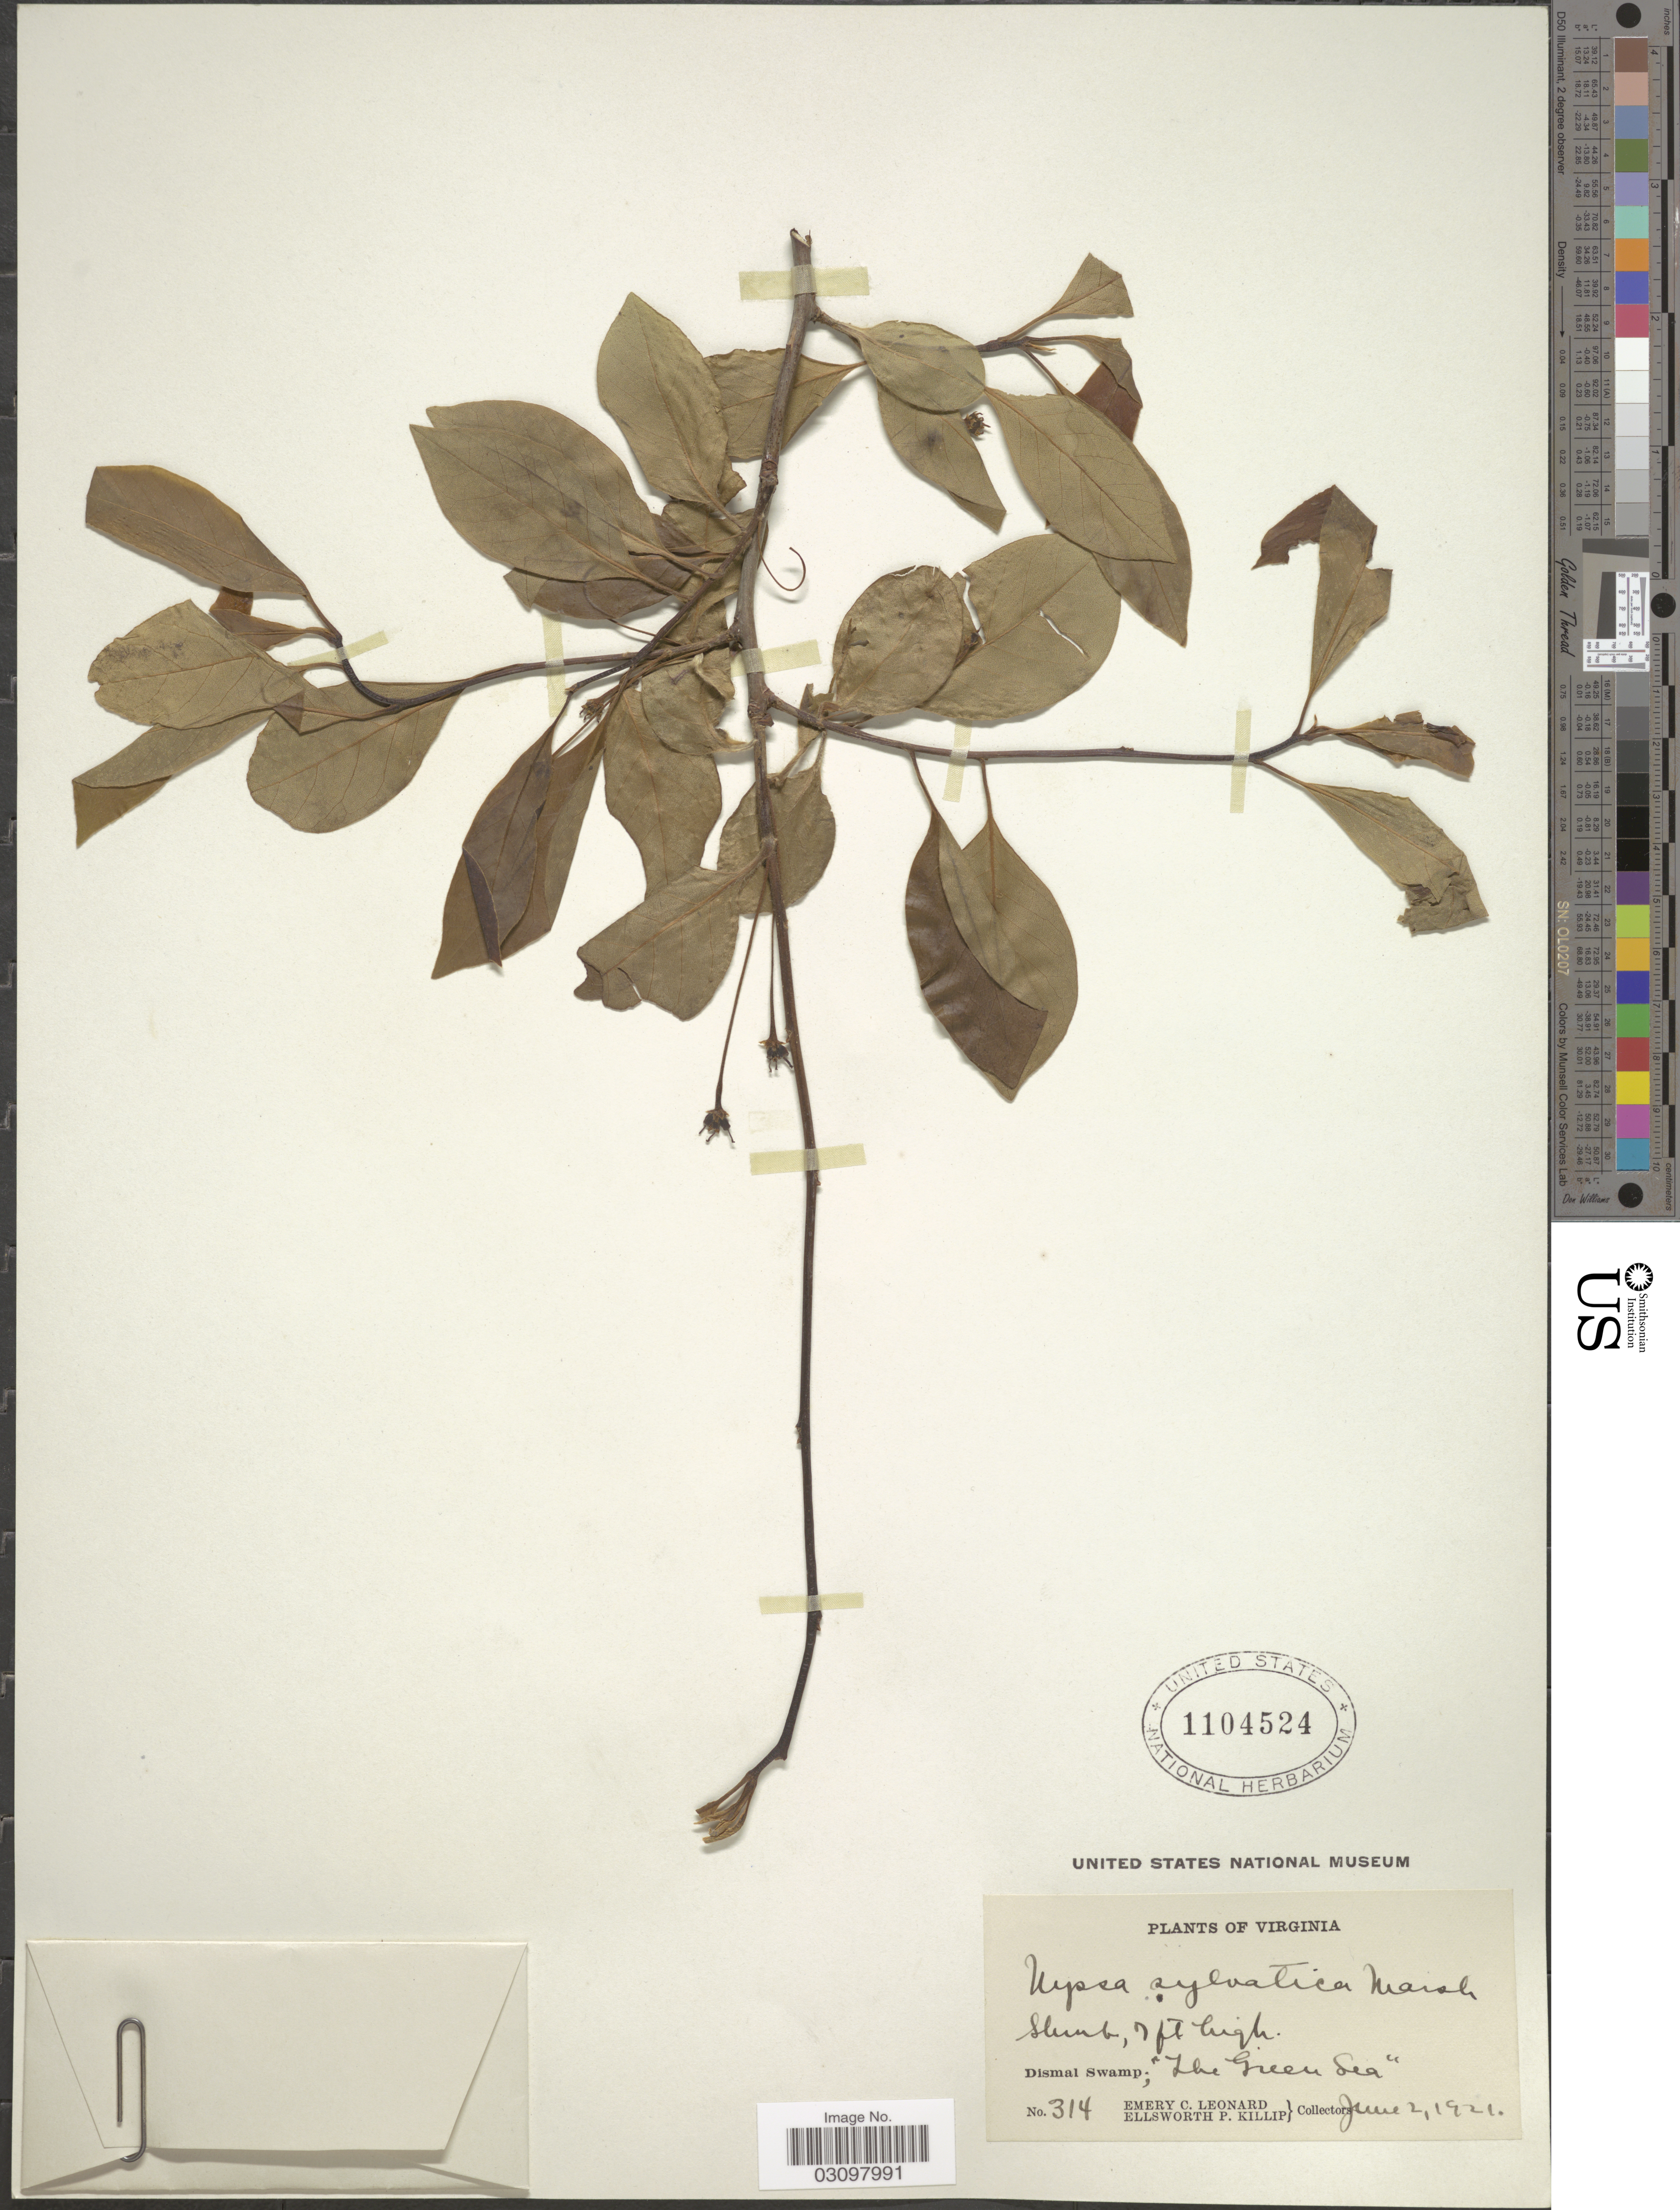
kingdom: Plantae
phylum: Tracheophyta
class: Magnoliopsida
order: Cornales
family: Nyssaceae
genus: Nyssa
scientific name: Nyssa sylvatica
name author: Marshall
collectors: E. C. Leonard & E. P. Killip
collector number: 314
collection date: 1921-06-02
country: United States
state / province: Virginia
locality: Dismal Swamp; "The Green Sea".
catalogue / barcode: US 1104524